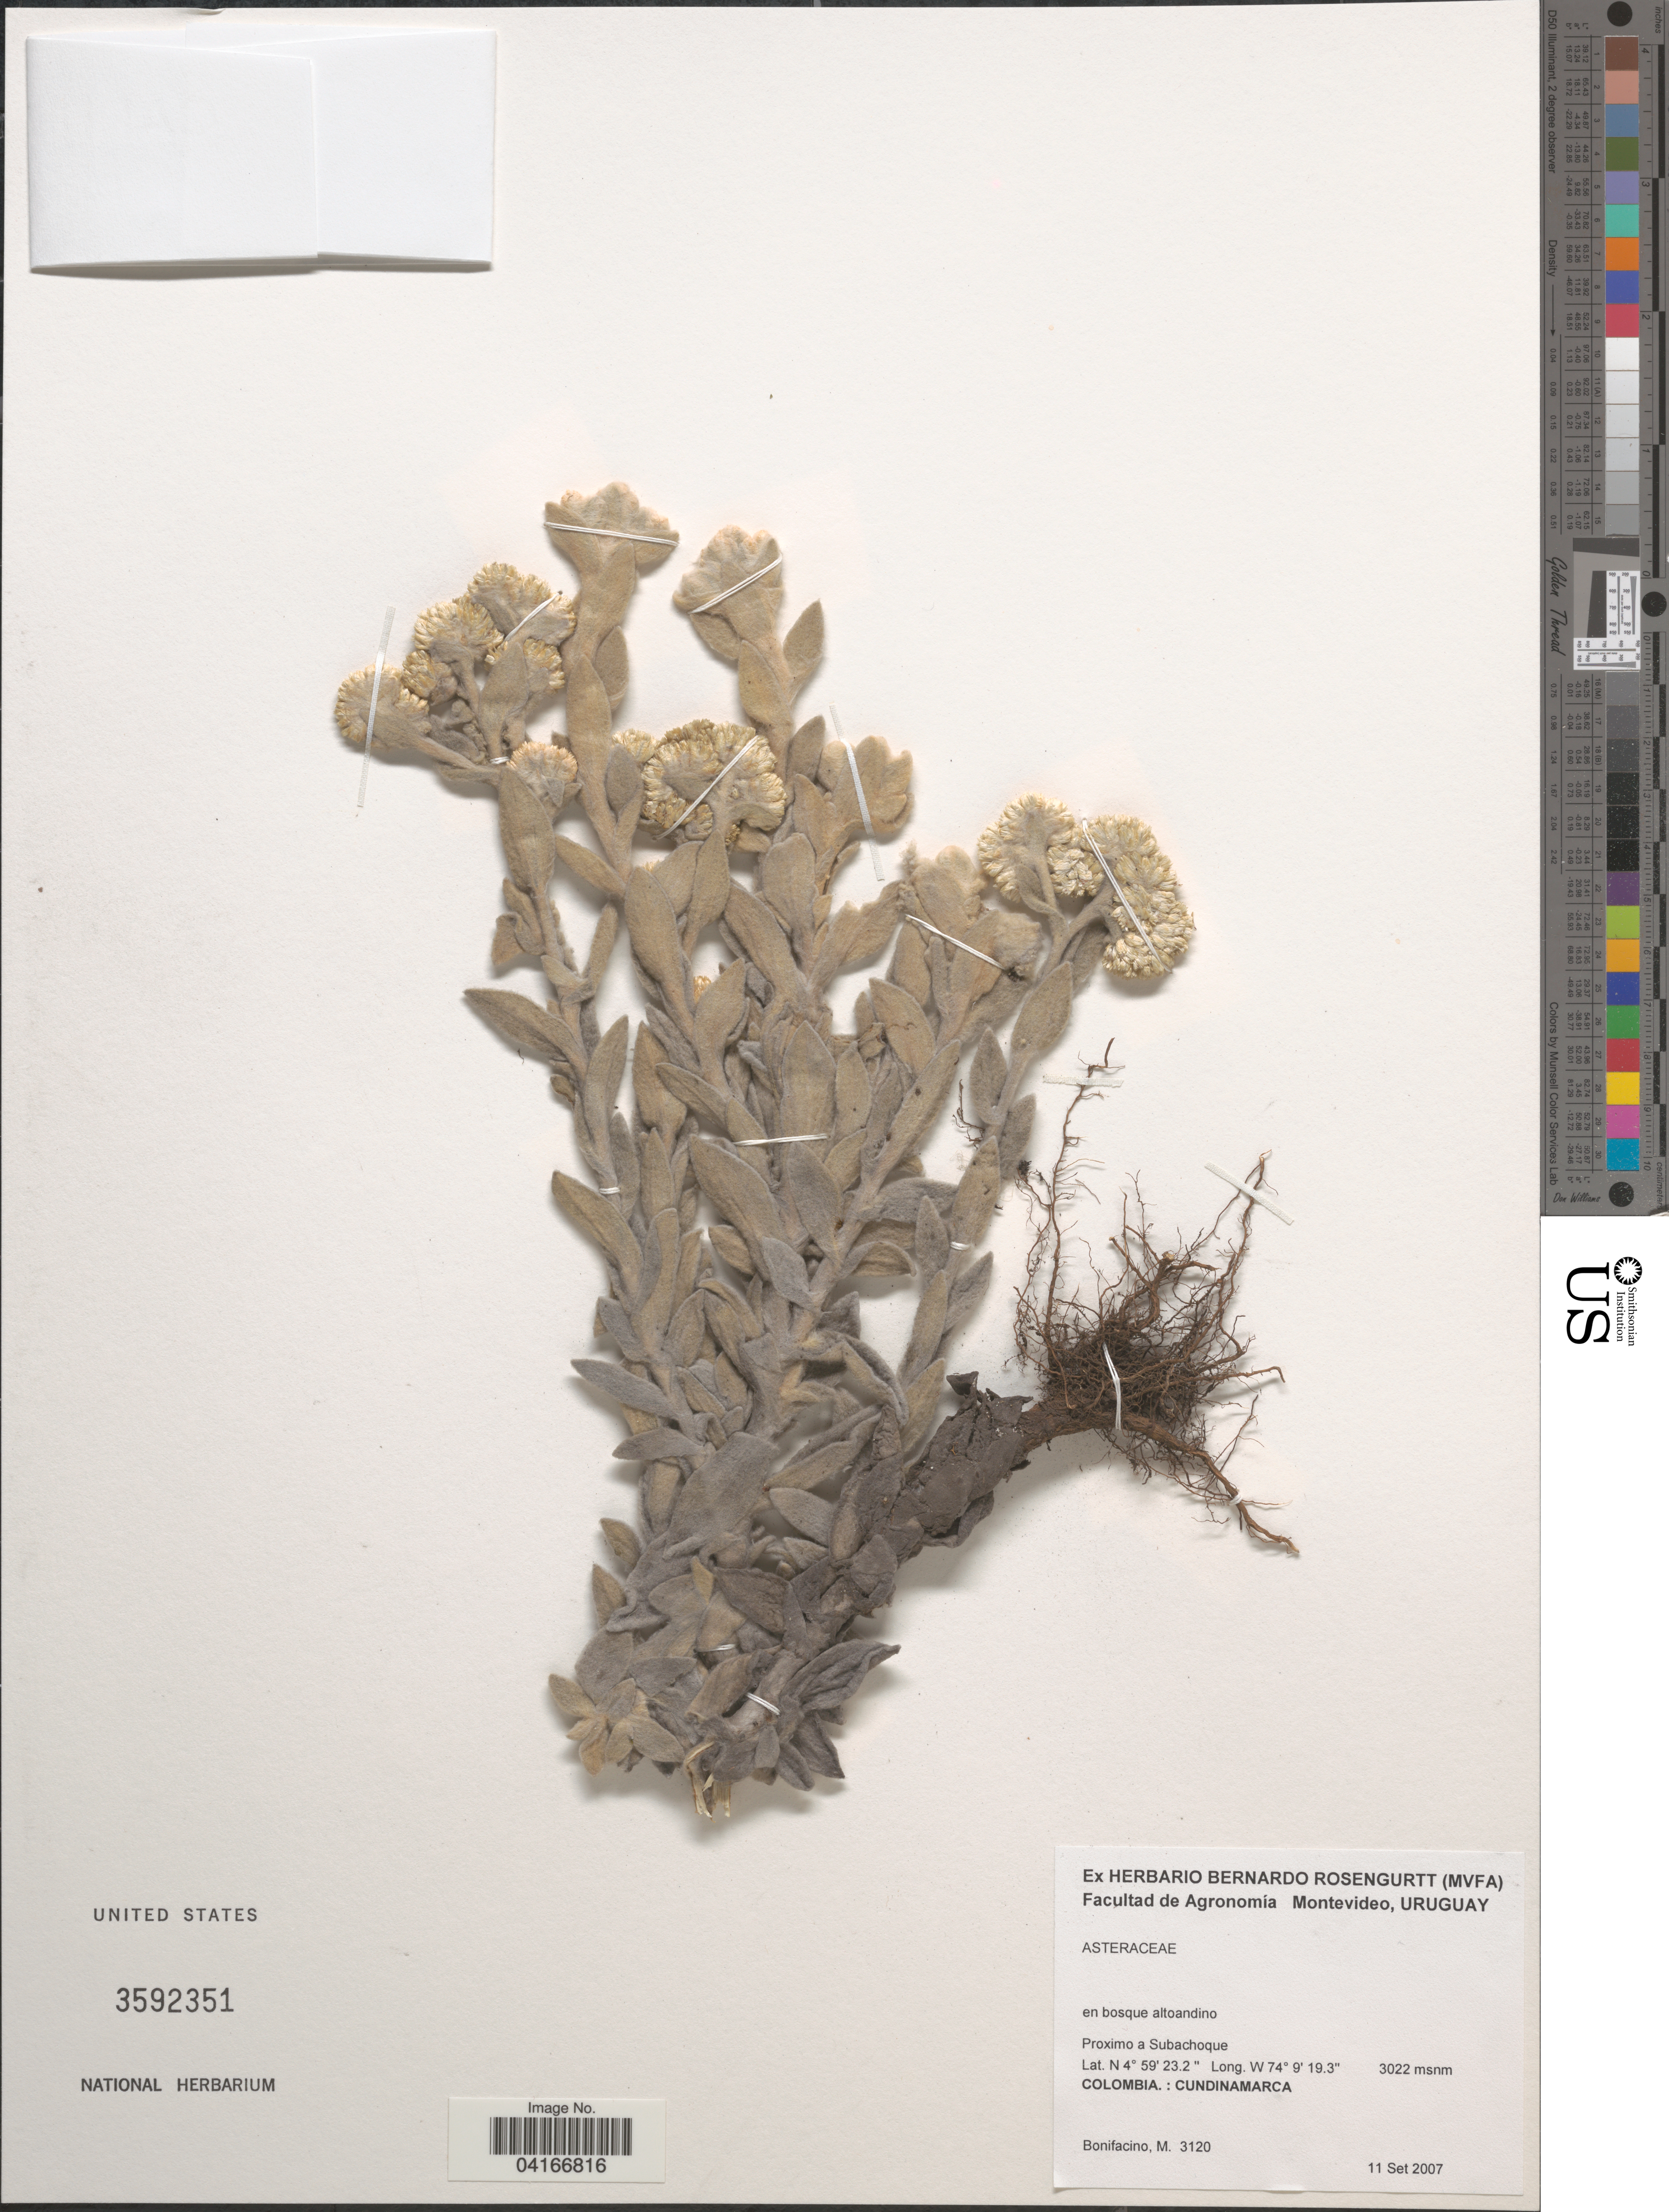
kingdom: Plantae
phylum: Tracheophyta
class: Magnoliopsida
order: Asterales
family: Asteraceae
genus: Achyrocline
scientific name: Achyrocline crassiceps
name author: S.F. Blake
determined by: Ávila, F. A.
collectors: M. Bonifacino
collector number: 3120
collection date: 2007-09-11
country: Colombia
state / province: Cundinamarca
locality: Proximo a Subachoque.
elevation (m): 3022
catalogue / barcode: US 3592351